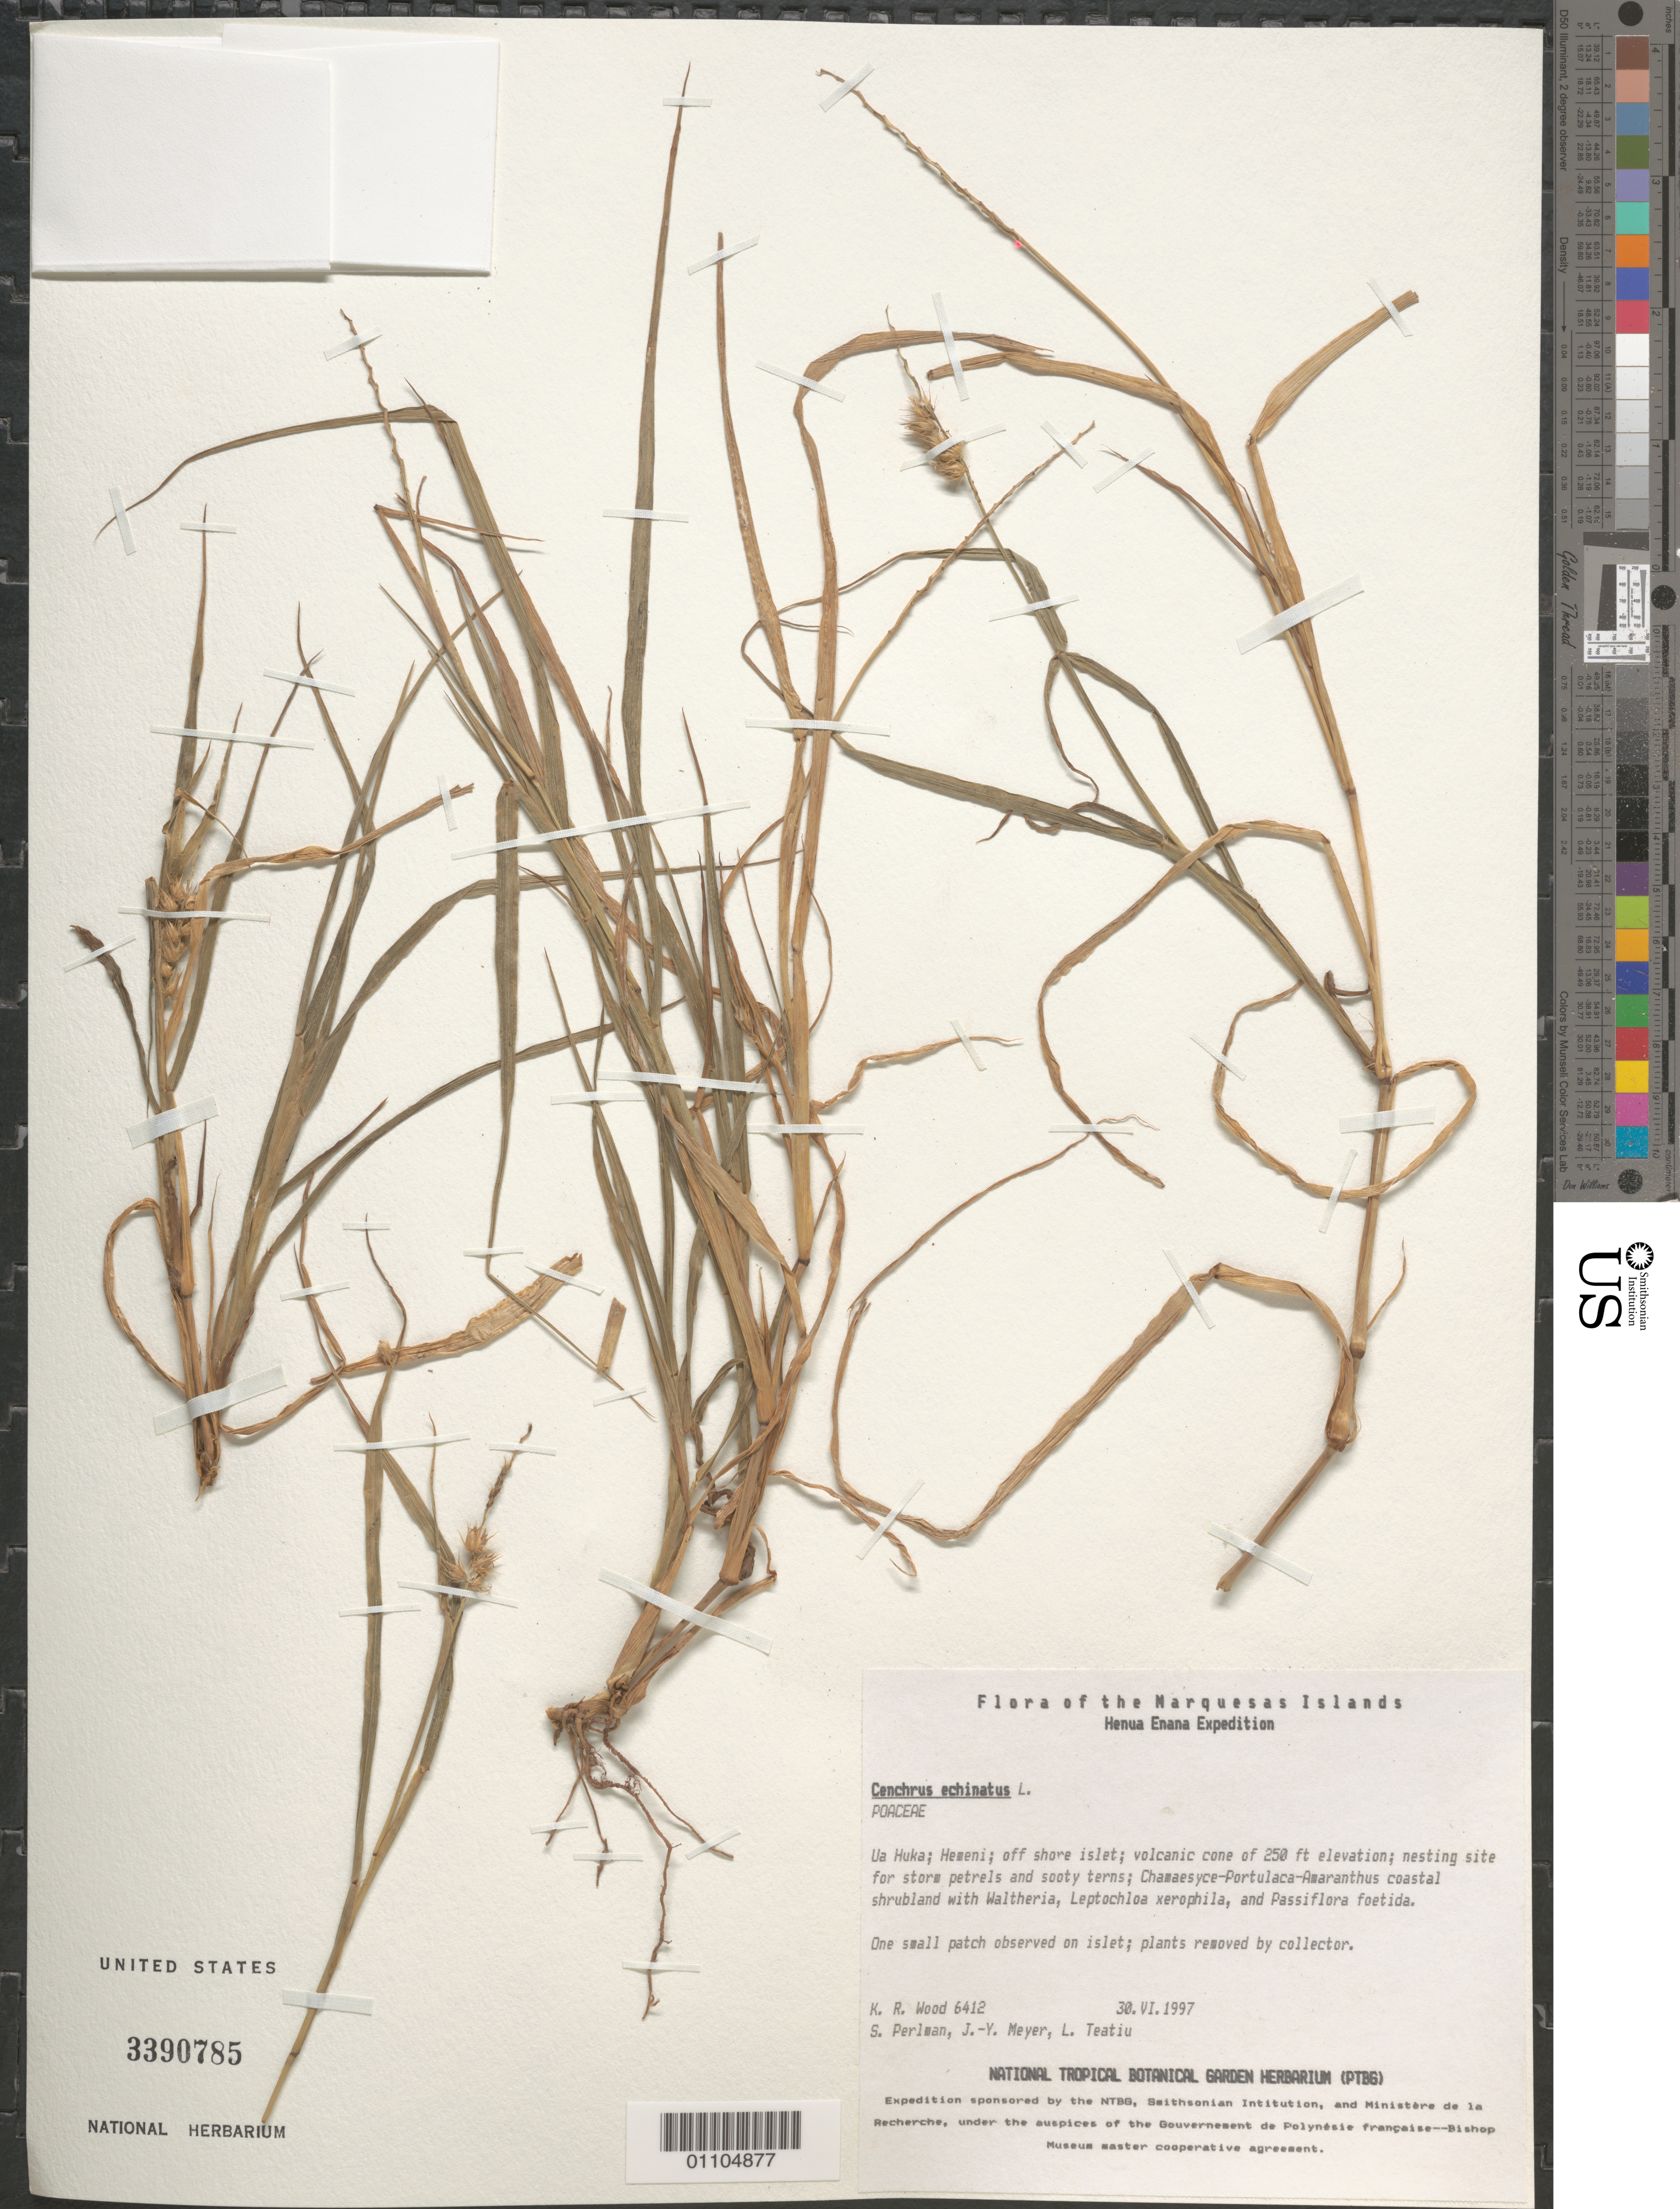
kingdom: Plantae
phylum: Tracheophyta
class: Liliopsida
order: Poales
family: Poaceae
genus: Cenchrus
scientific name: Cenchrus echinatus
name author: L.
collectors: K. R. Wood, S. P. Perlman, J.-Y. Meyer & L. Teatiu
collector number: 6412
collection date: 1997-06-30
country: French Polynesia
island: Ua Huka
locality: Hemeni, off shore islet, volcanic cone of 250 ft elevation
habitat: Chamaesyce-Portulaca-Amaranthus coastal shrubland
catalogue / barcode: US 3390785